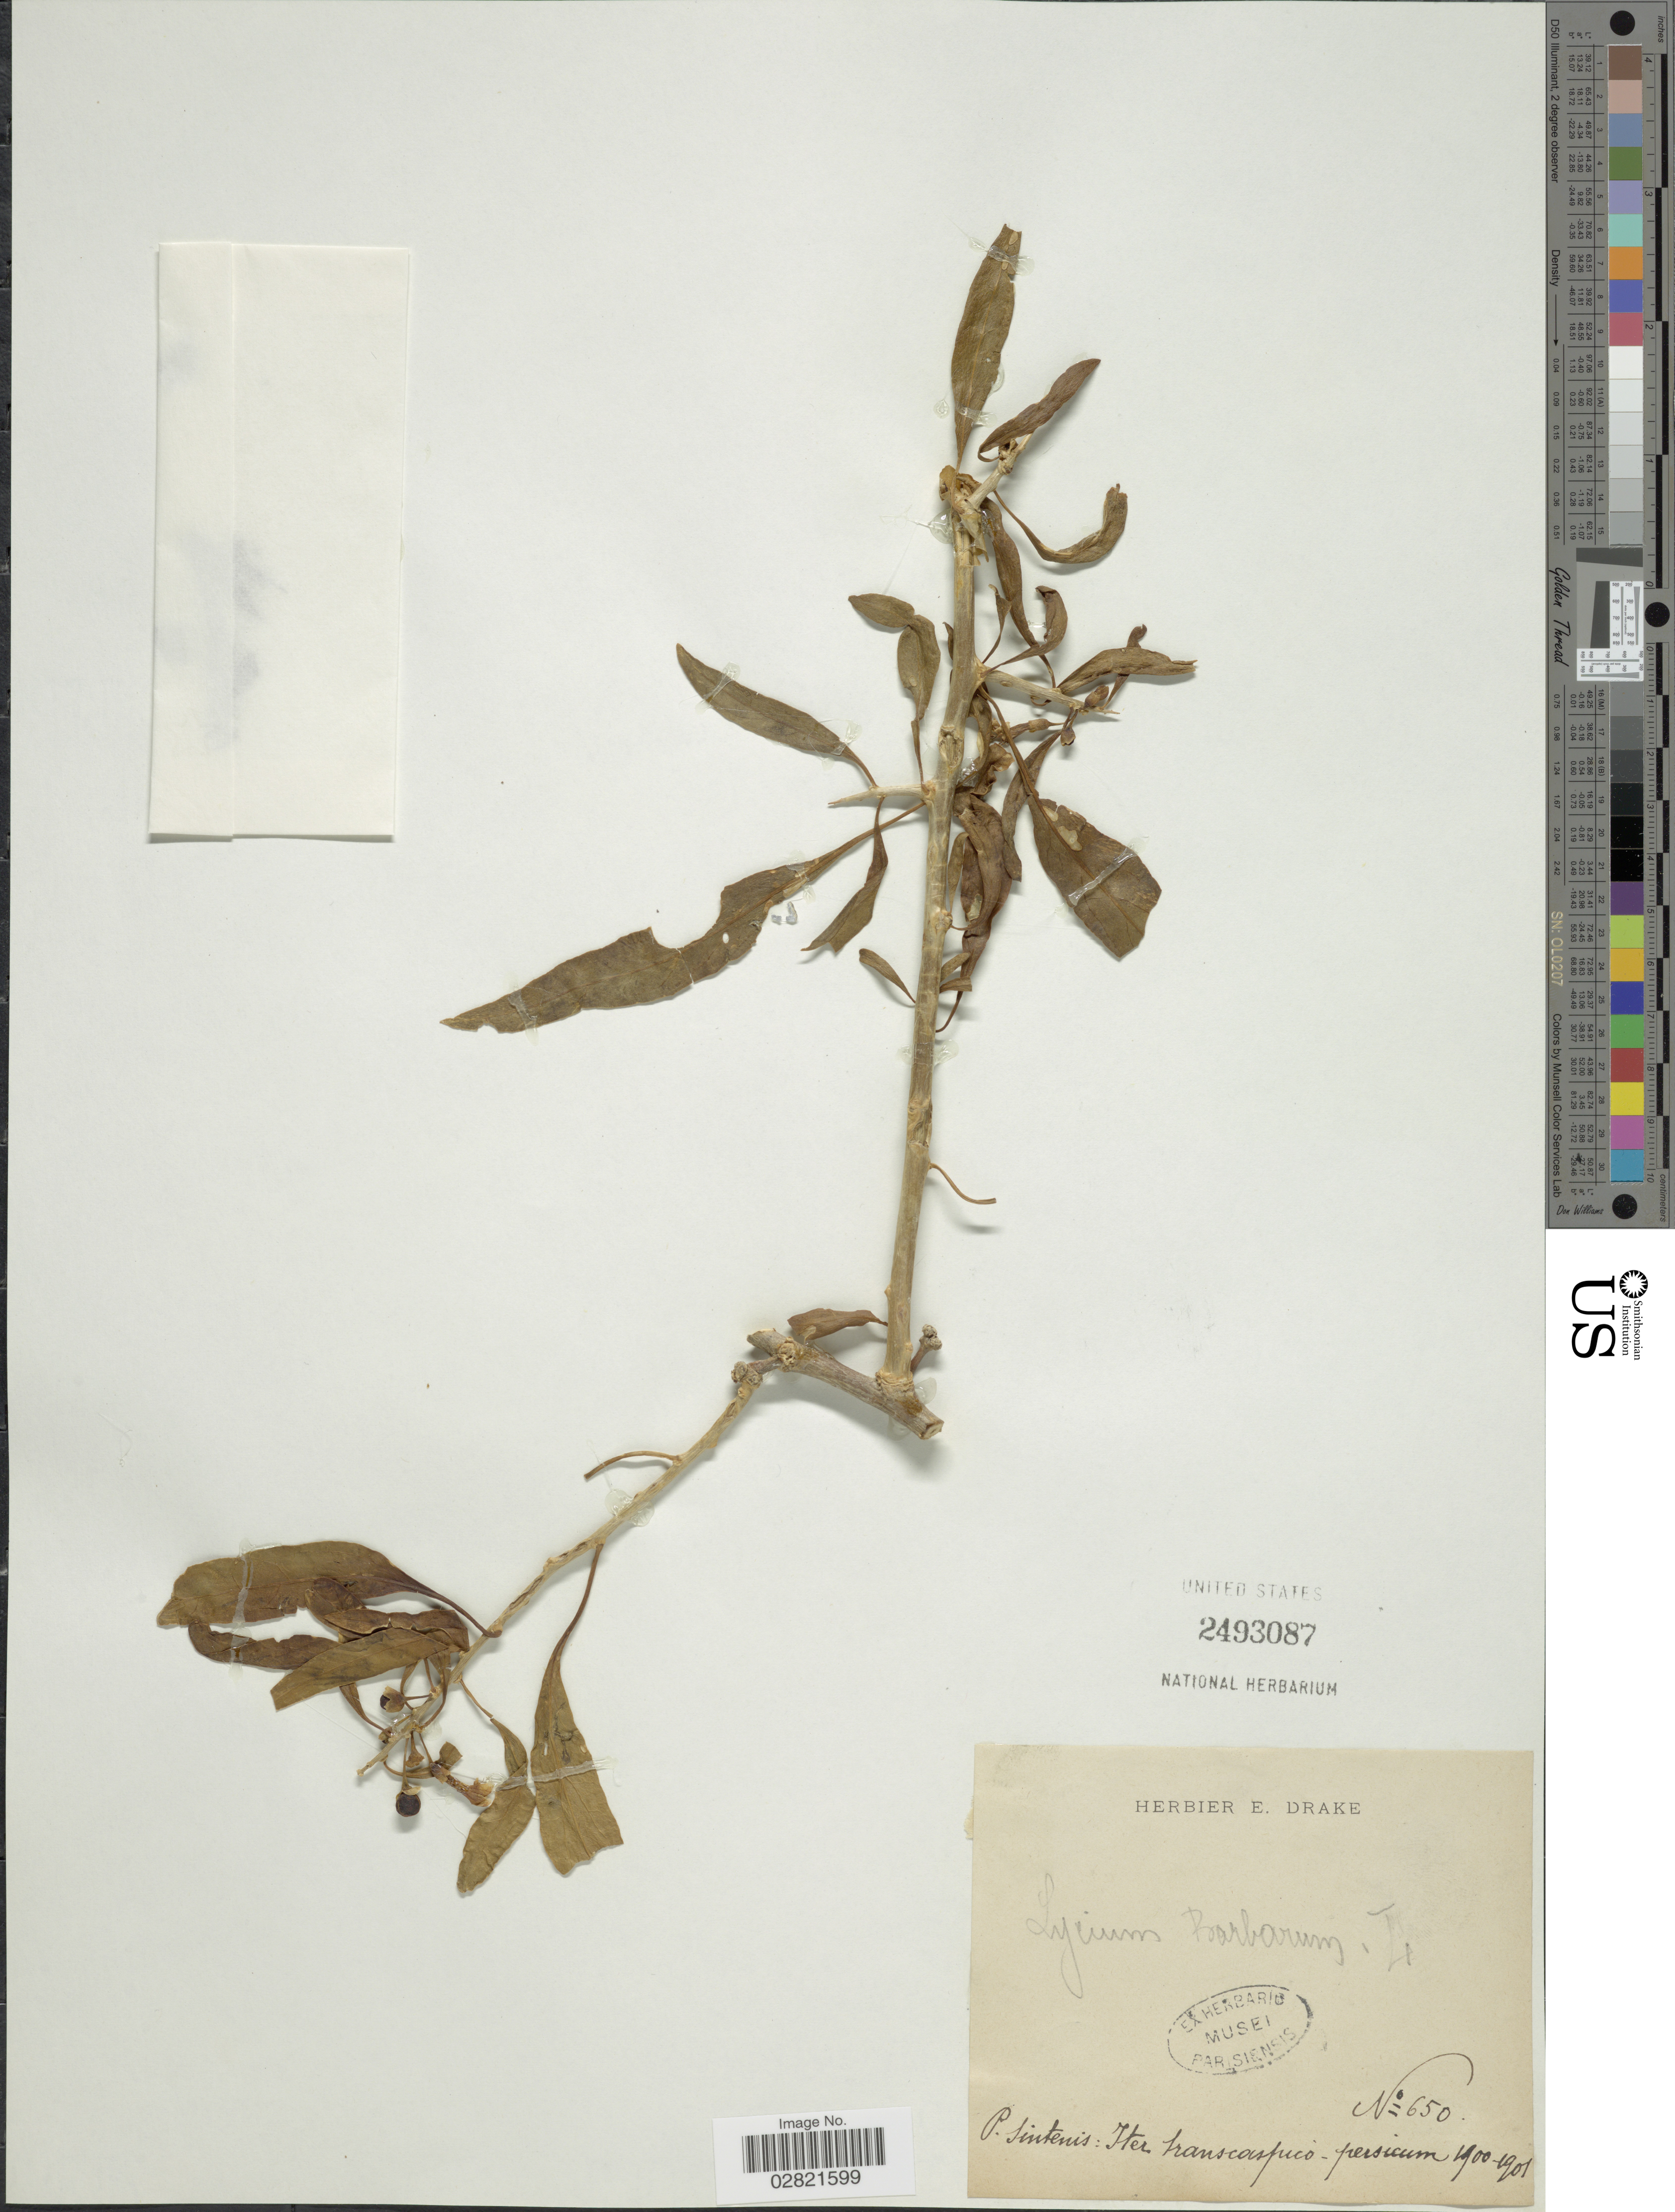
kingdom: Plantae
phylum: Tracheophyta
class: Magnoliopsida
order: Solanales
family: Solanaceae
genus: Lycium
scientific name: Lycium barbarum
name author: L.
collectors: P. Sintenis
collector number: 650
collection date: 1900/1901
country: Iran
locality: Iter transcasfuco - persicum.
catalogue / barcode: US 2493087